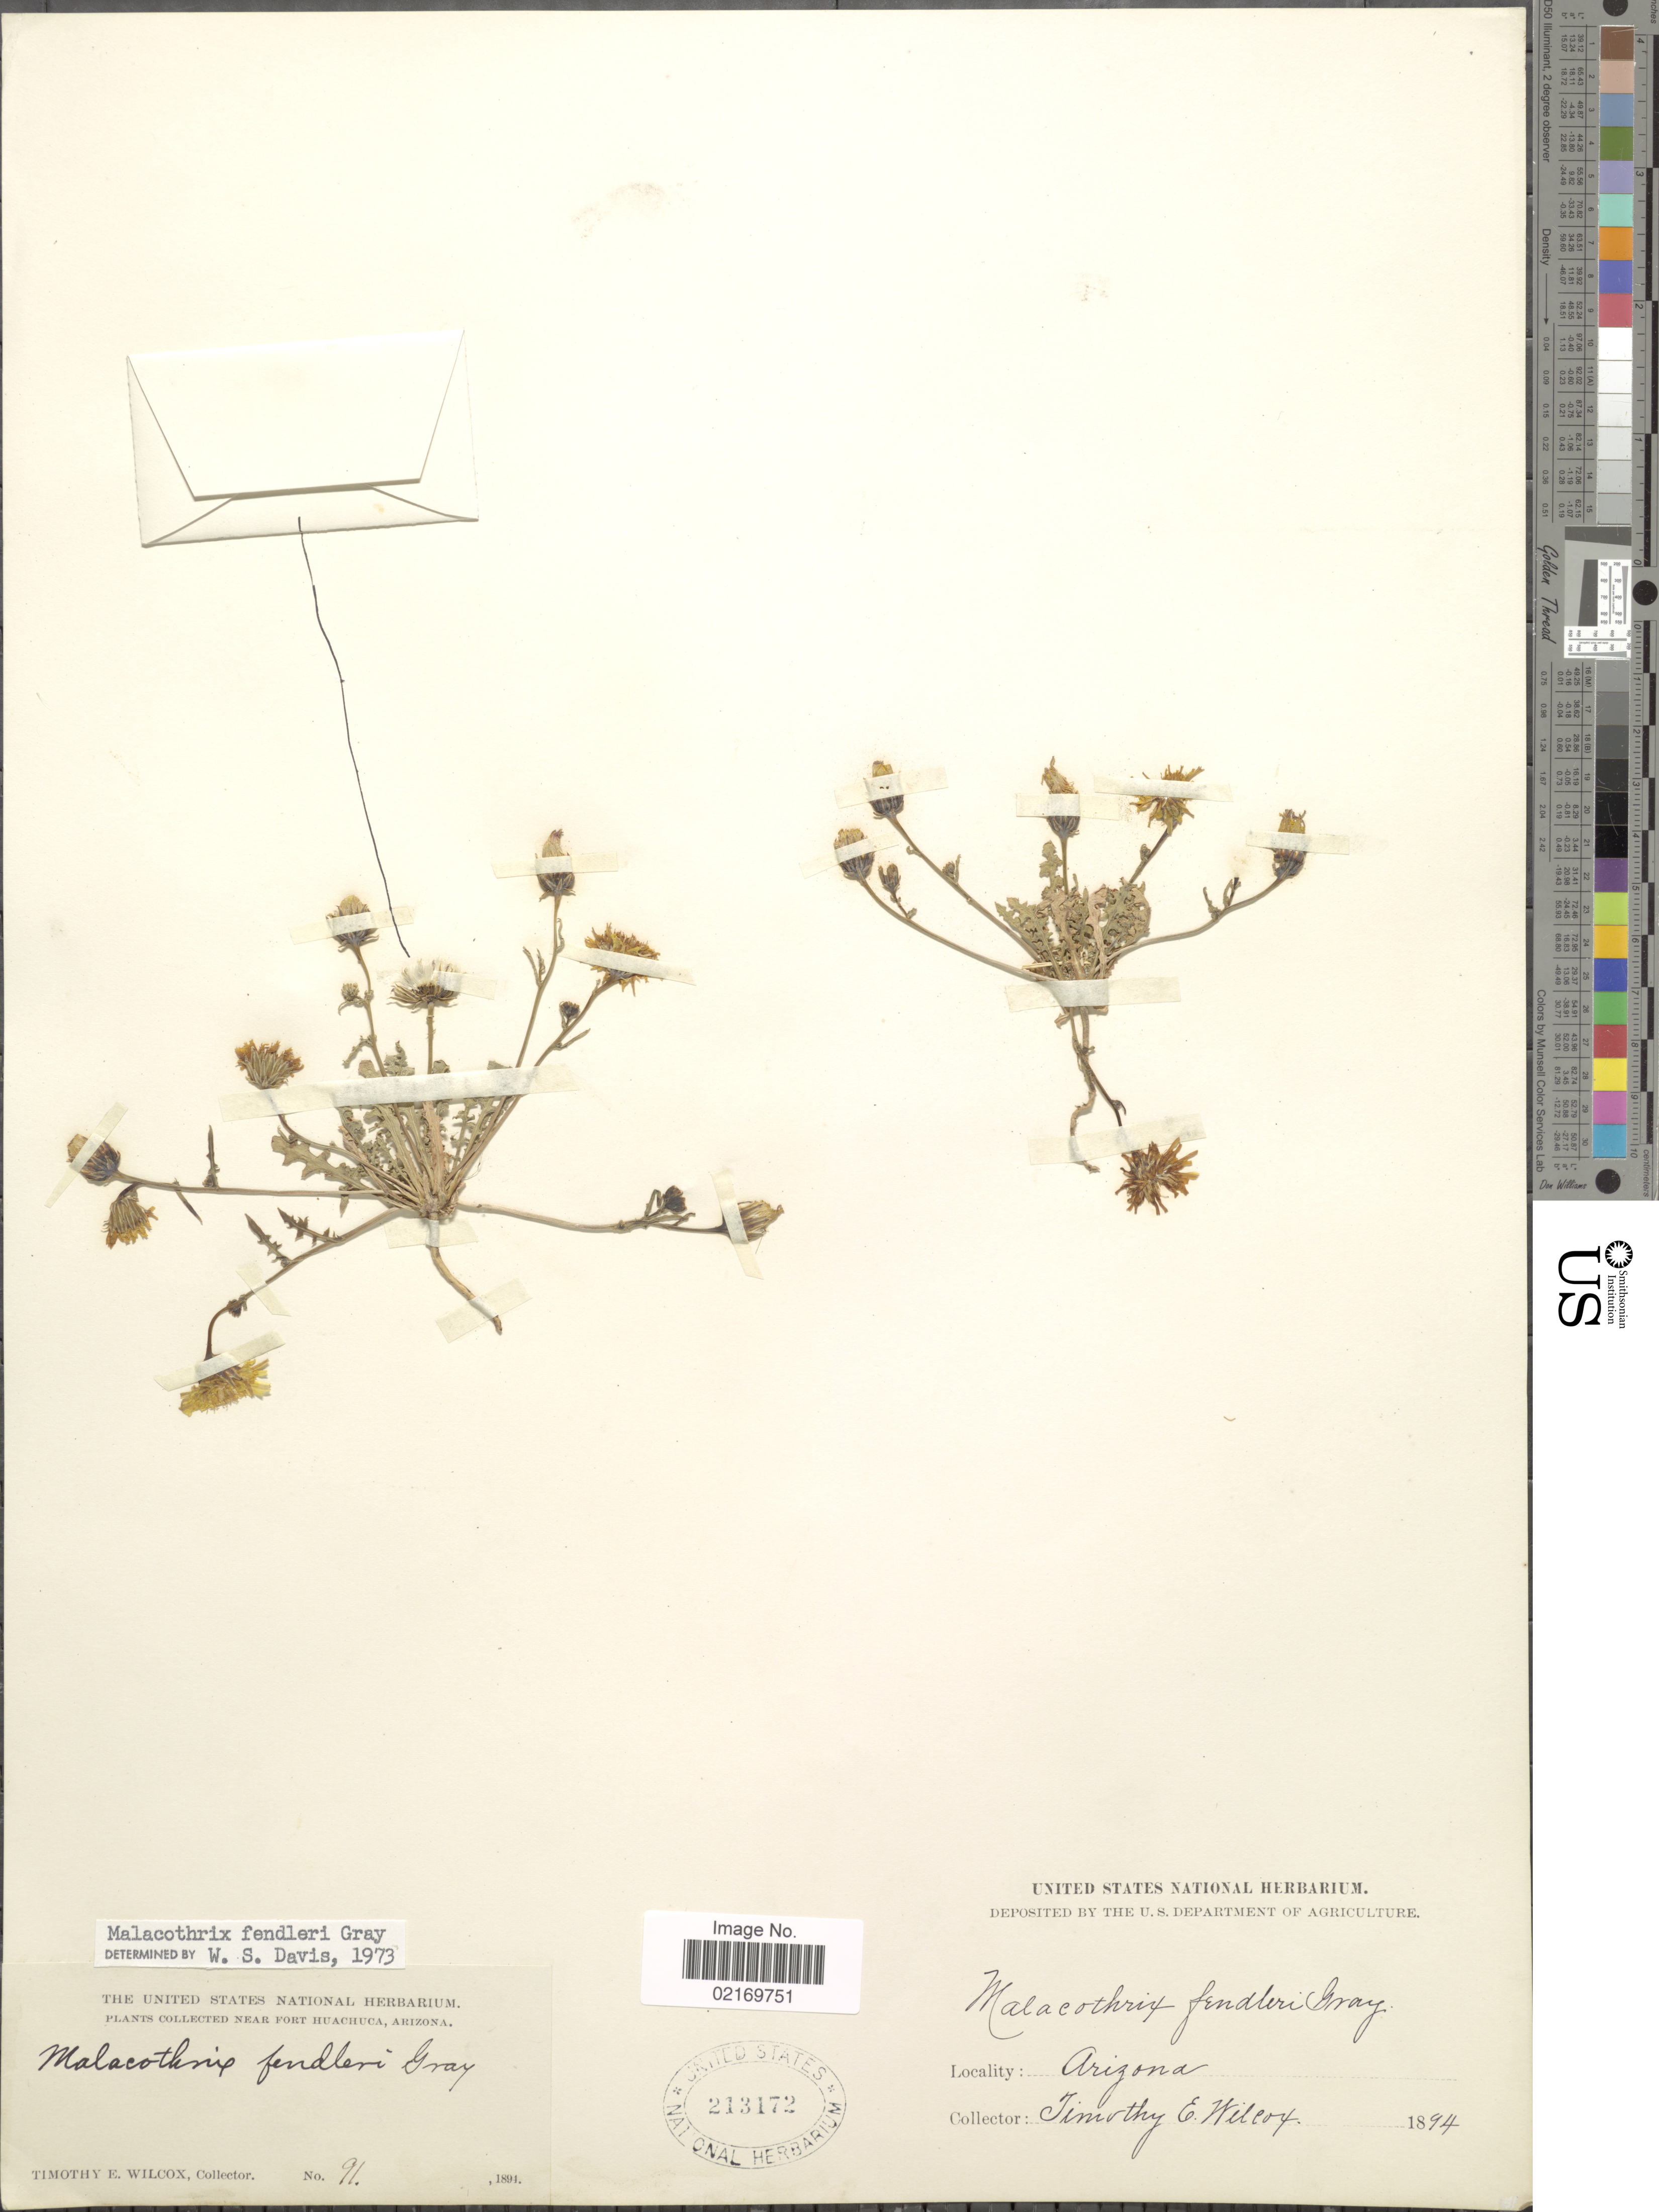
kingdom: Plantae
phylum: Tracheophyta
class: Magnoliopsida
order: Asterales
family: Asteraceae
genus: Malacothrix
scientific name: Malacothrix fendleri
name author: A. Gray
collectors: T. E. Wilcox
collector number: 91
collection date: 1894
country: United States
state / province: Arizona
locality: Near Fort Huachuca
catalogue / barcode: US 213172